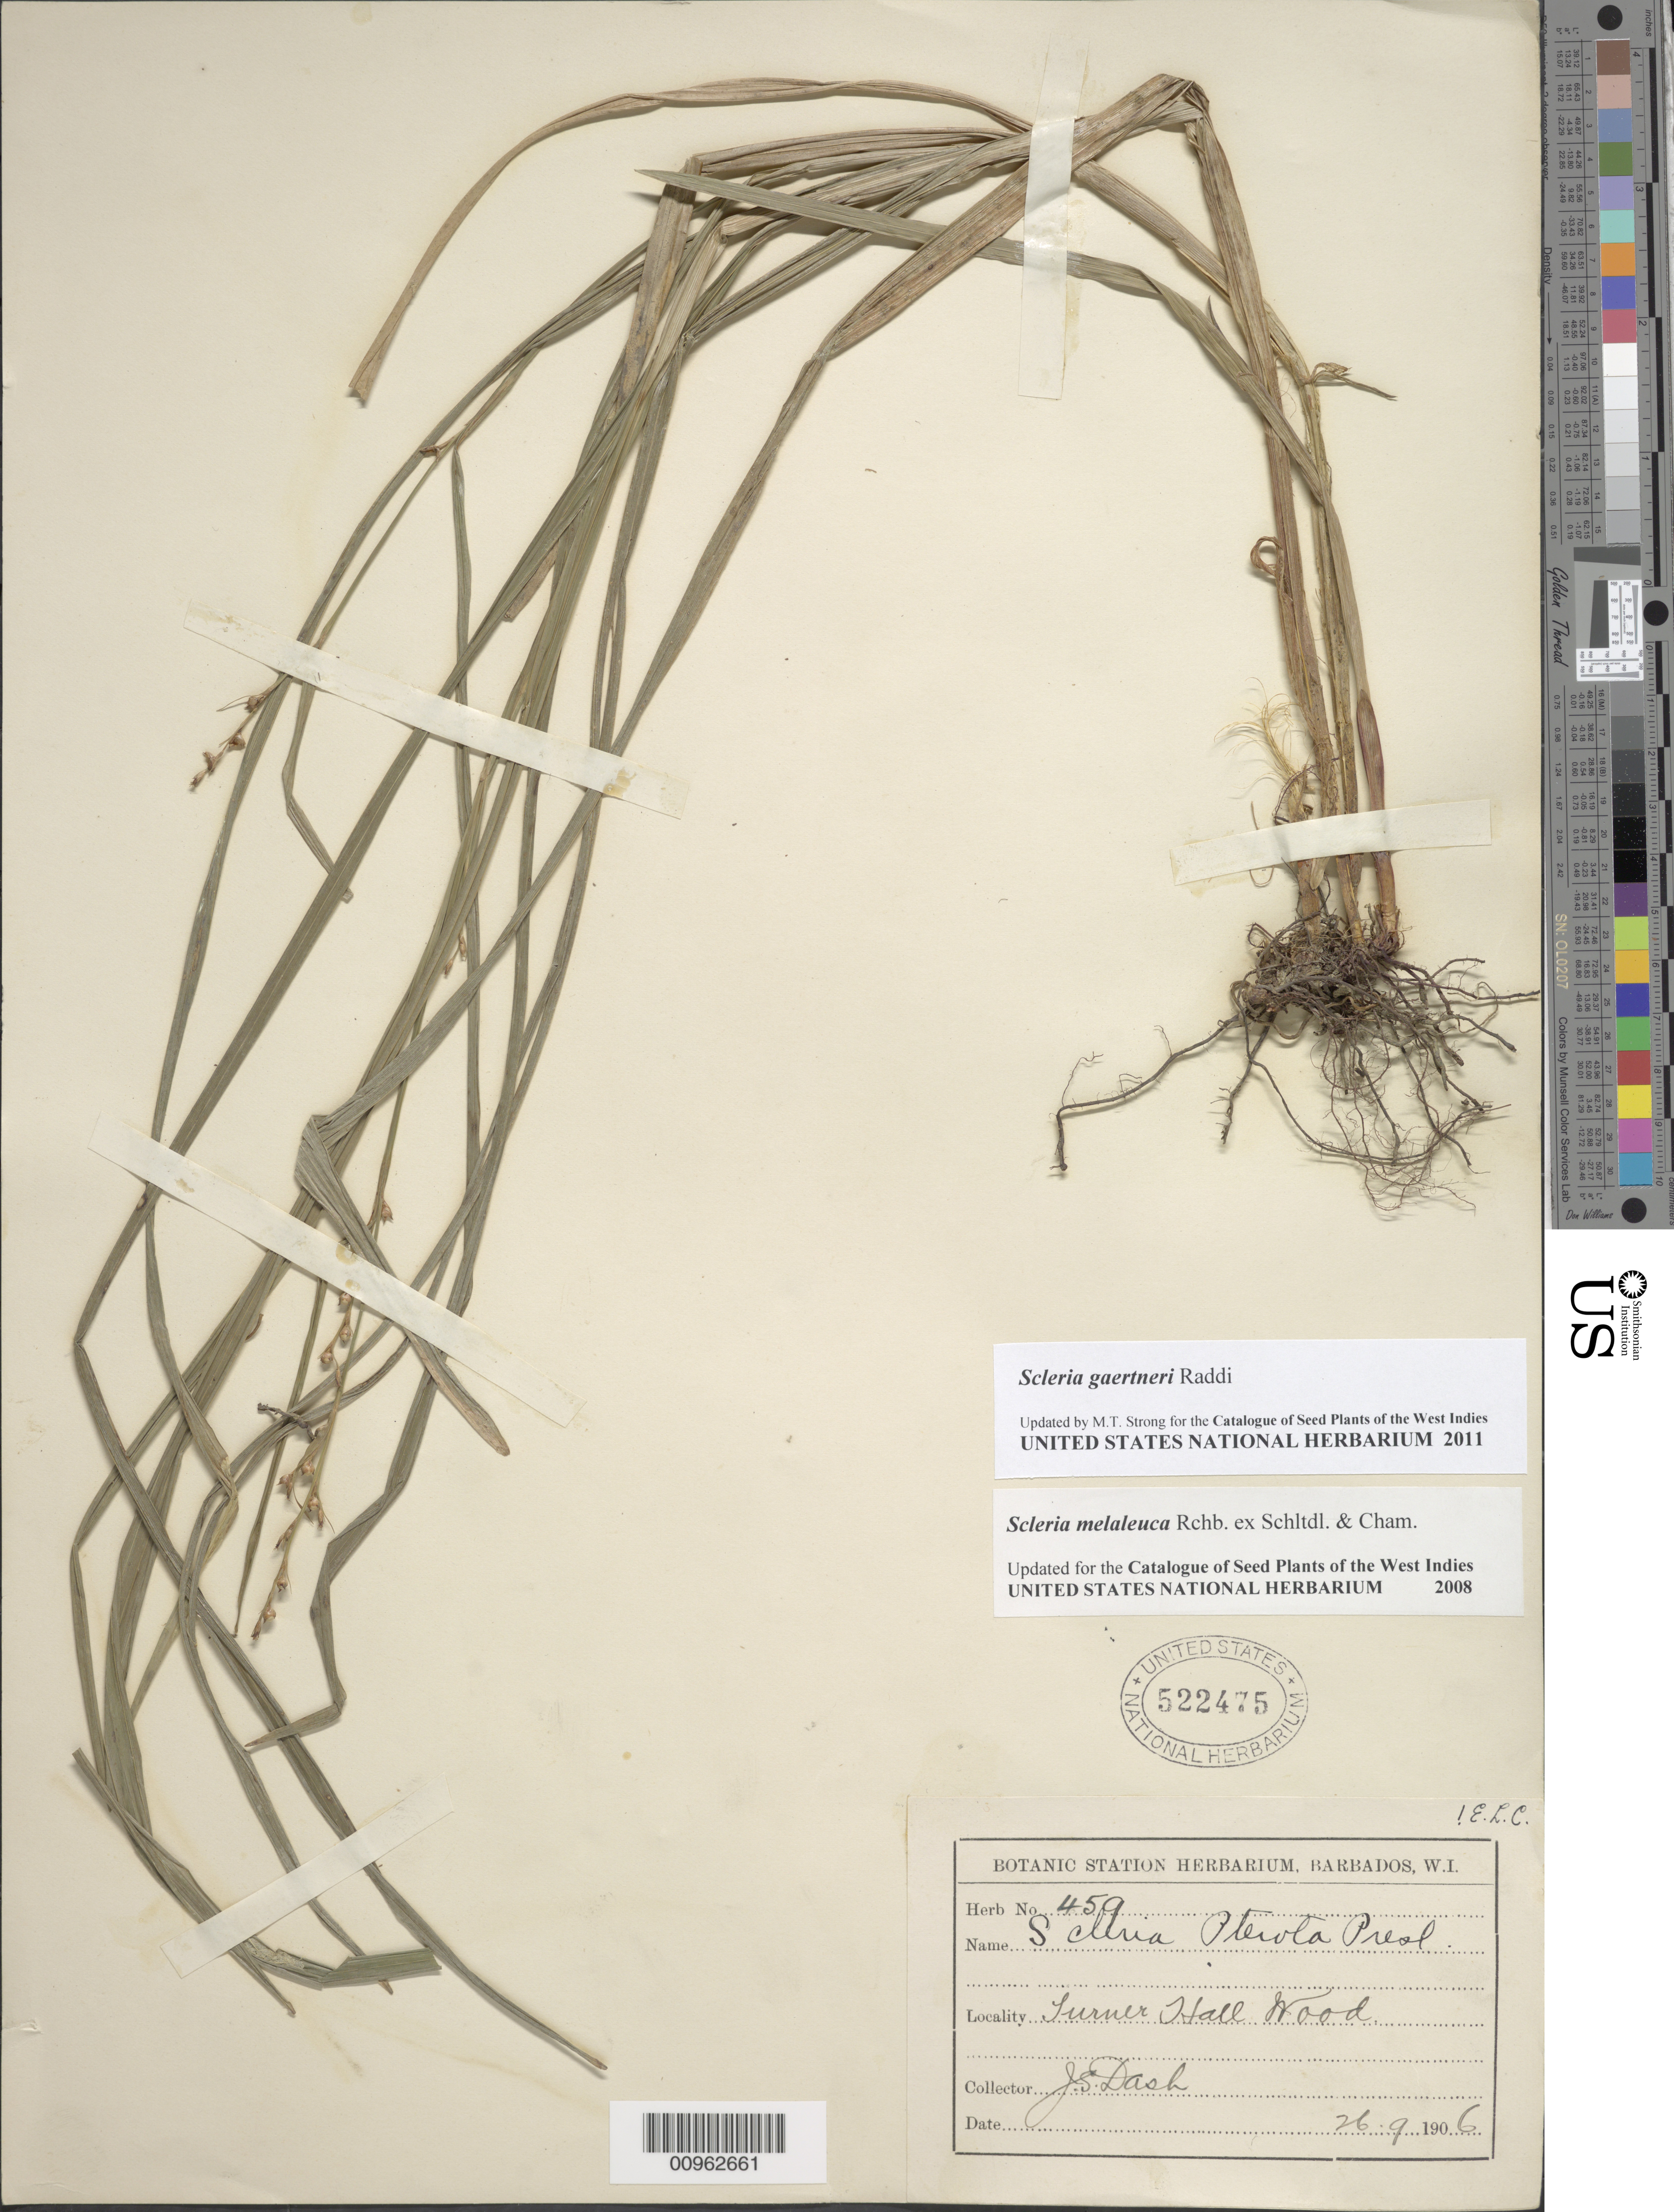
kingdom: Plantae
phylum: Tracheophyta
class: Liliopsida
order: Poales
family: Cyperaceae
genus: Scleria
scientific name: Scleria gaertneri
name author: Raddi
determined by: Strong, M. T., (US), Smithsonian Institution - National Museum of Natural History (UNITED STATES)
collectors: J. Dash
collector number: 459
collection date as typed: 26 Sep 1906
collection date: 1906-09-26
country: Barbados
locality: Turner Hall Wood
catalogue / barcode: US 522475